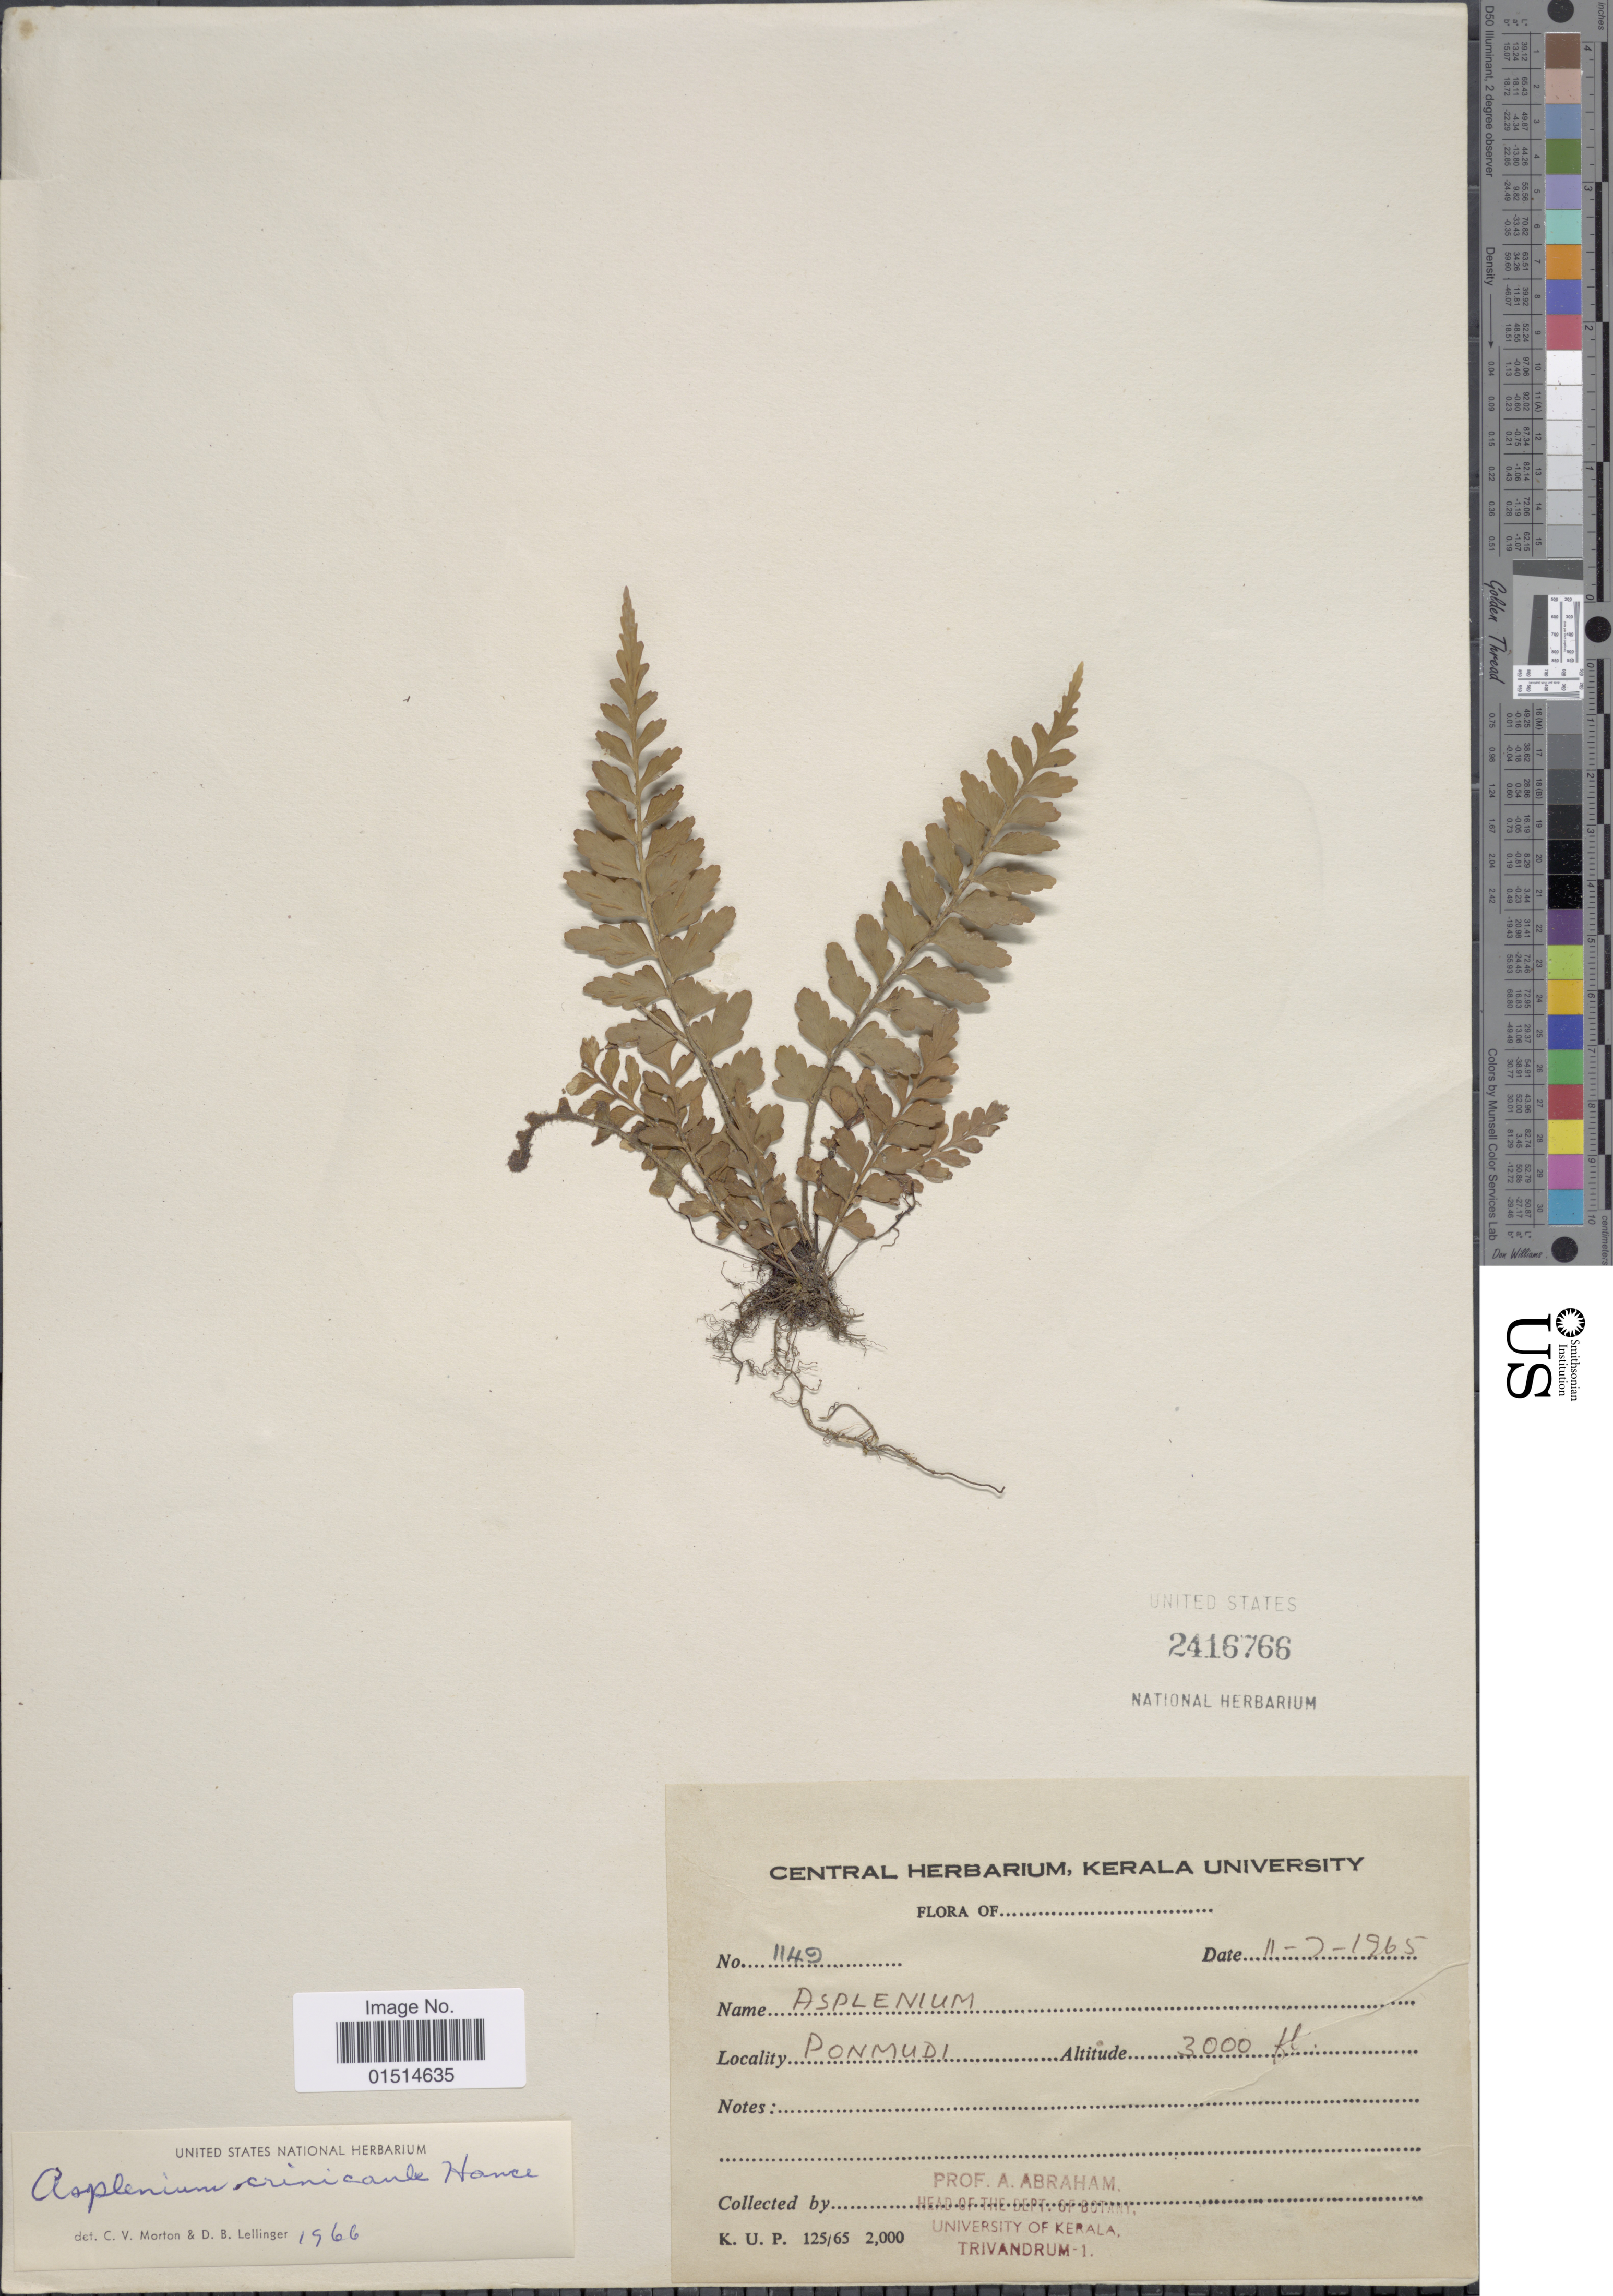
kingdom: Plantae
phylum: Tracheophyta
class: Polypodiopsida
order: Polypodiales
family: Aspleniaceae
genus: Asplenium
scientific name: Asplenium crinicaule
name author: Hance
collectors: A. Abraham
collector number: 1149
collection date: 1965-02-11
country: India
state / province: Kerala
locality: Ponmudi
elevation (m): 914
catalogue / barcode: US 2416766